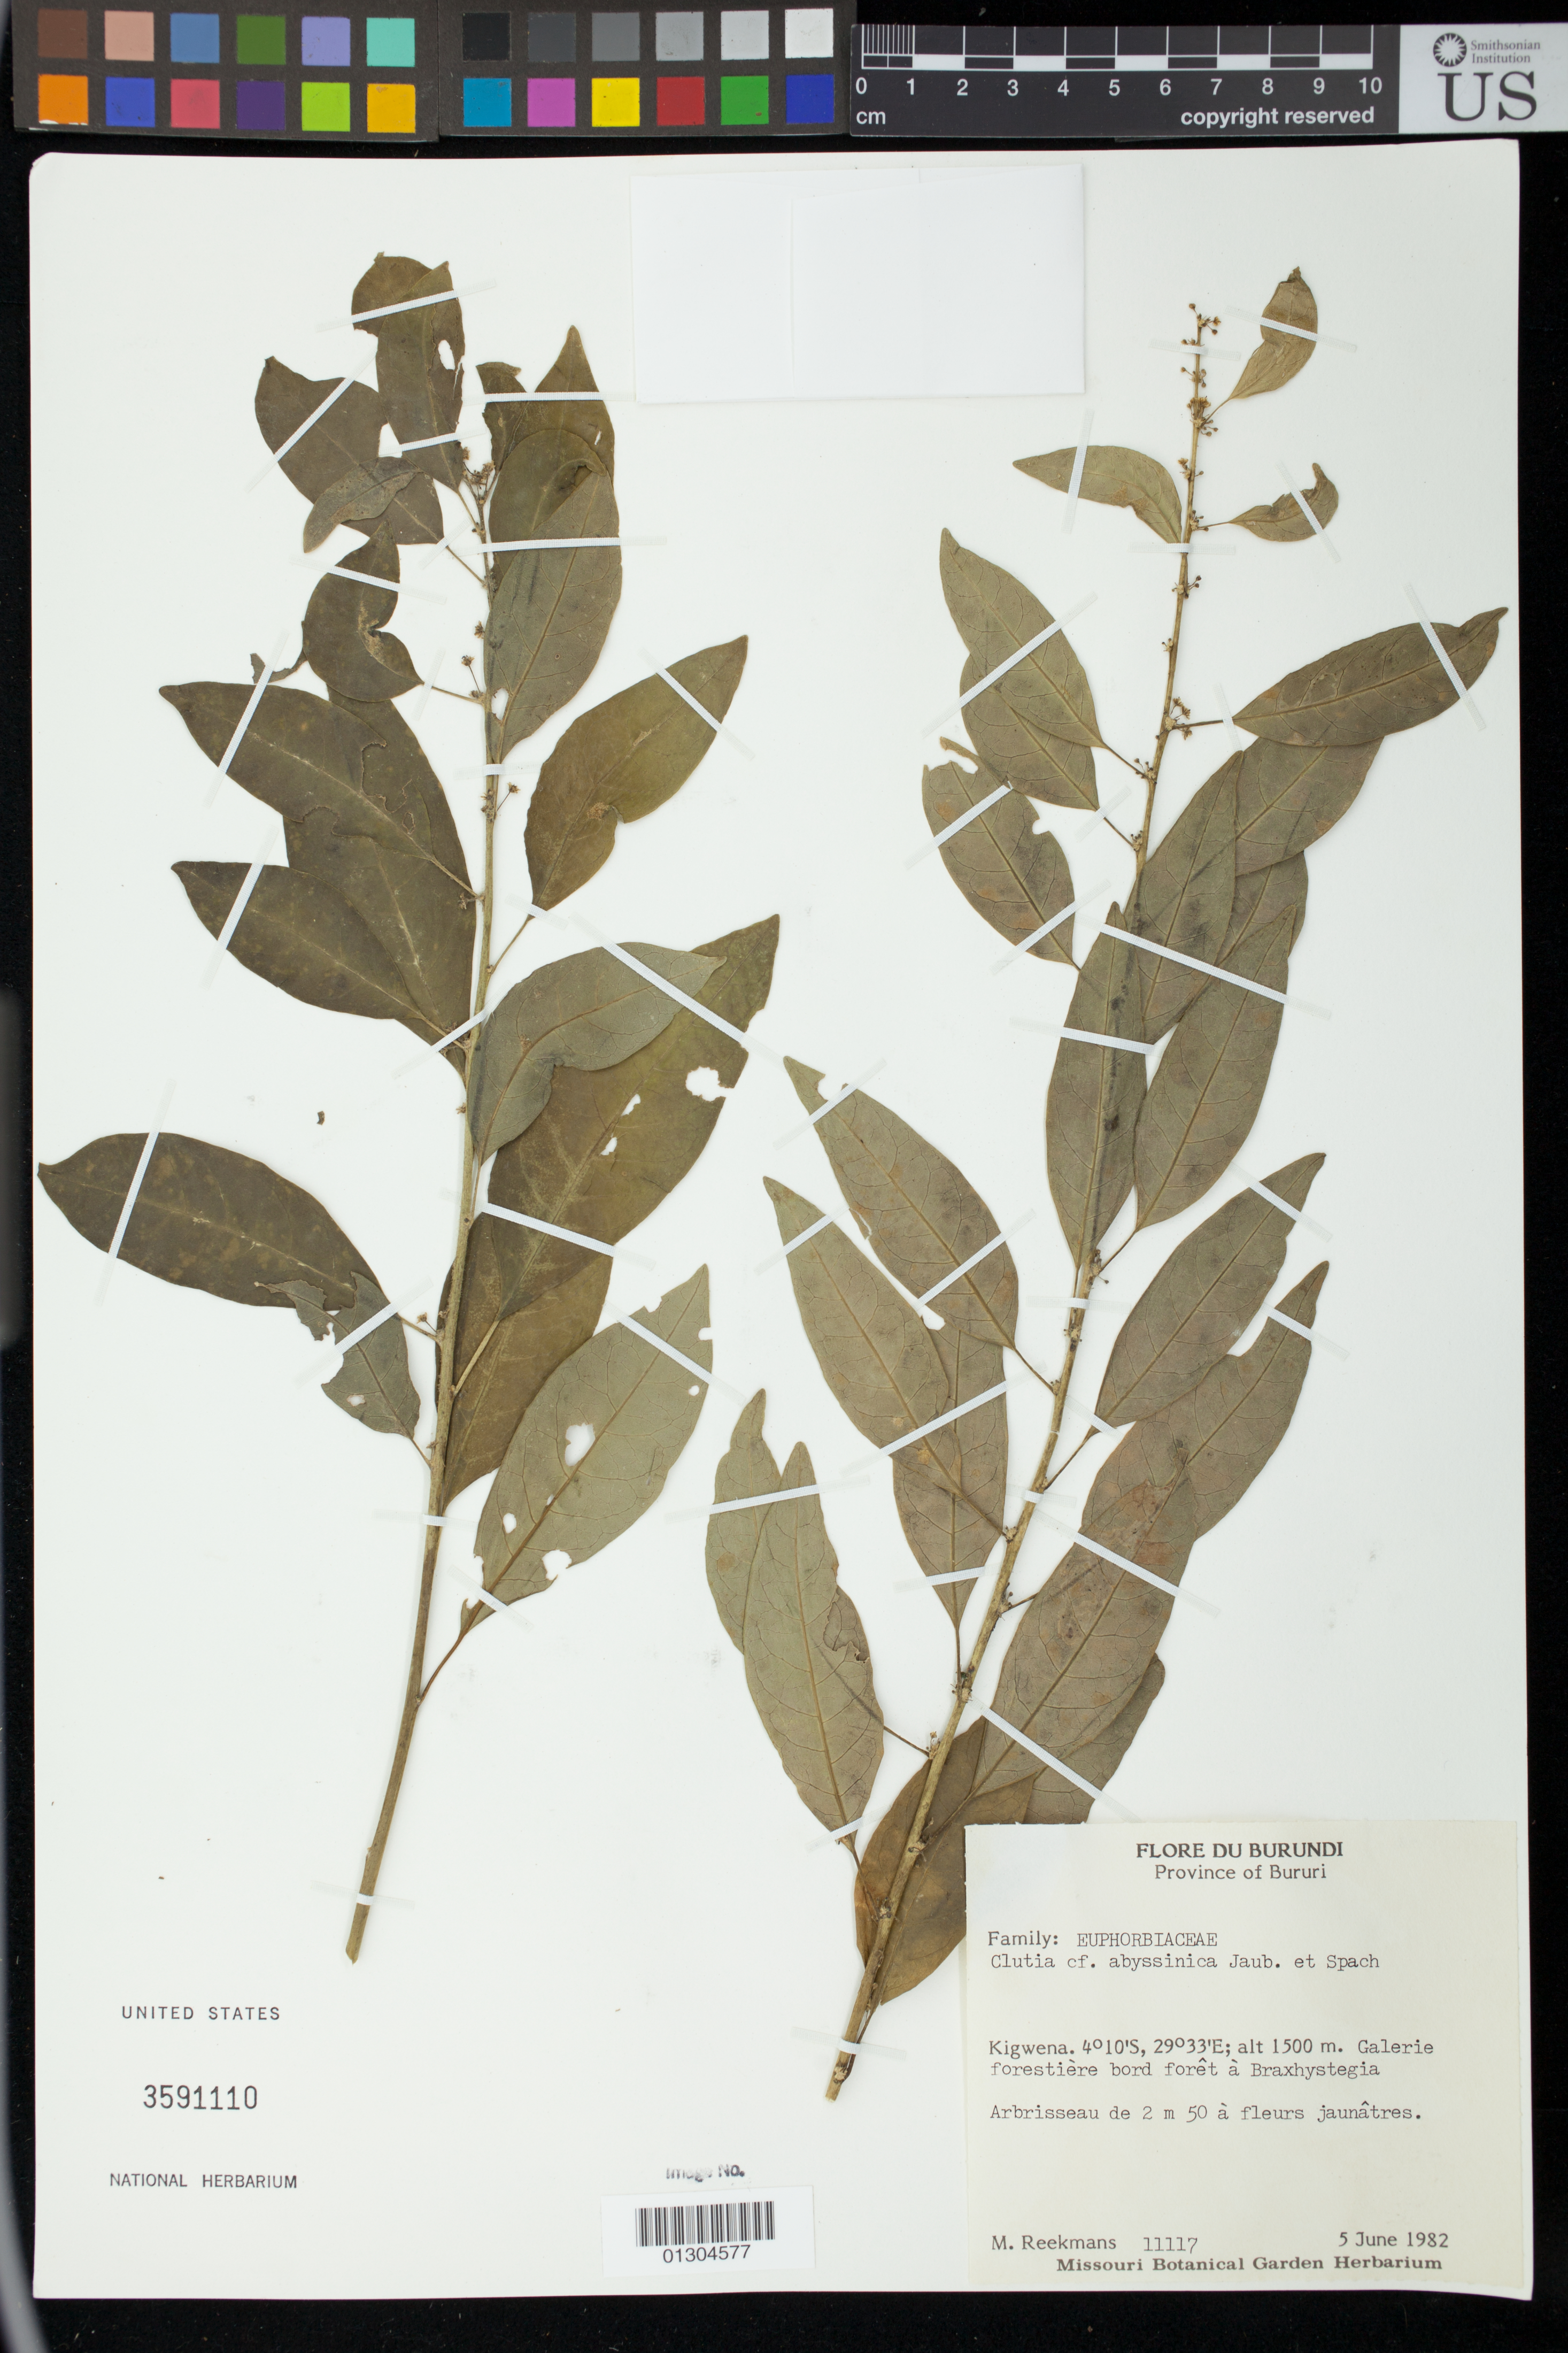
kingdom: Plantae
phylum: Tracheophyta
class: Magnoliopsida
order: Malpighiales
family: Peraceae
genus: Clutia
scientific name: Clutia abyssinica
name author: Jaub. & Spach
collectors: M. Reekmans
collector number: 11117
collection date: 1982-06-05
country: Burundi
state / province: Bururi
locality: Kigwena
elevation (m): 1500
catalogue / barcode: US 3591110